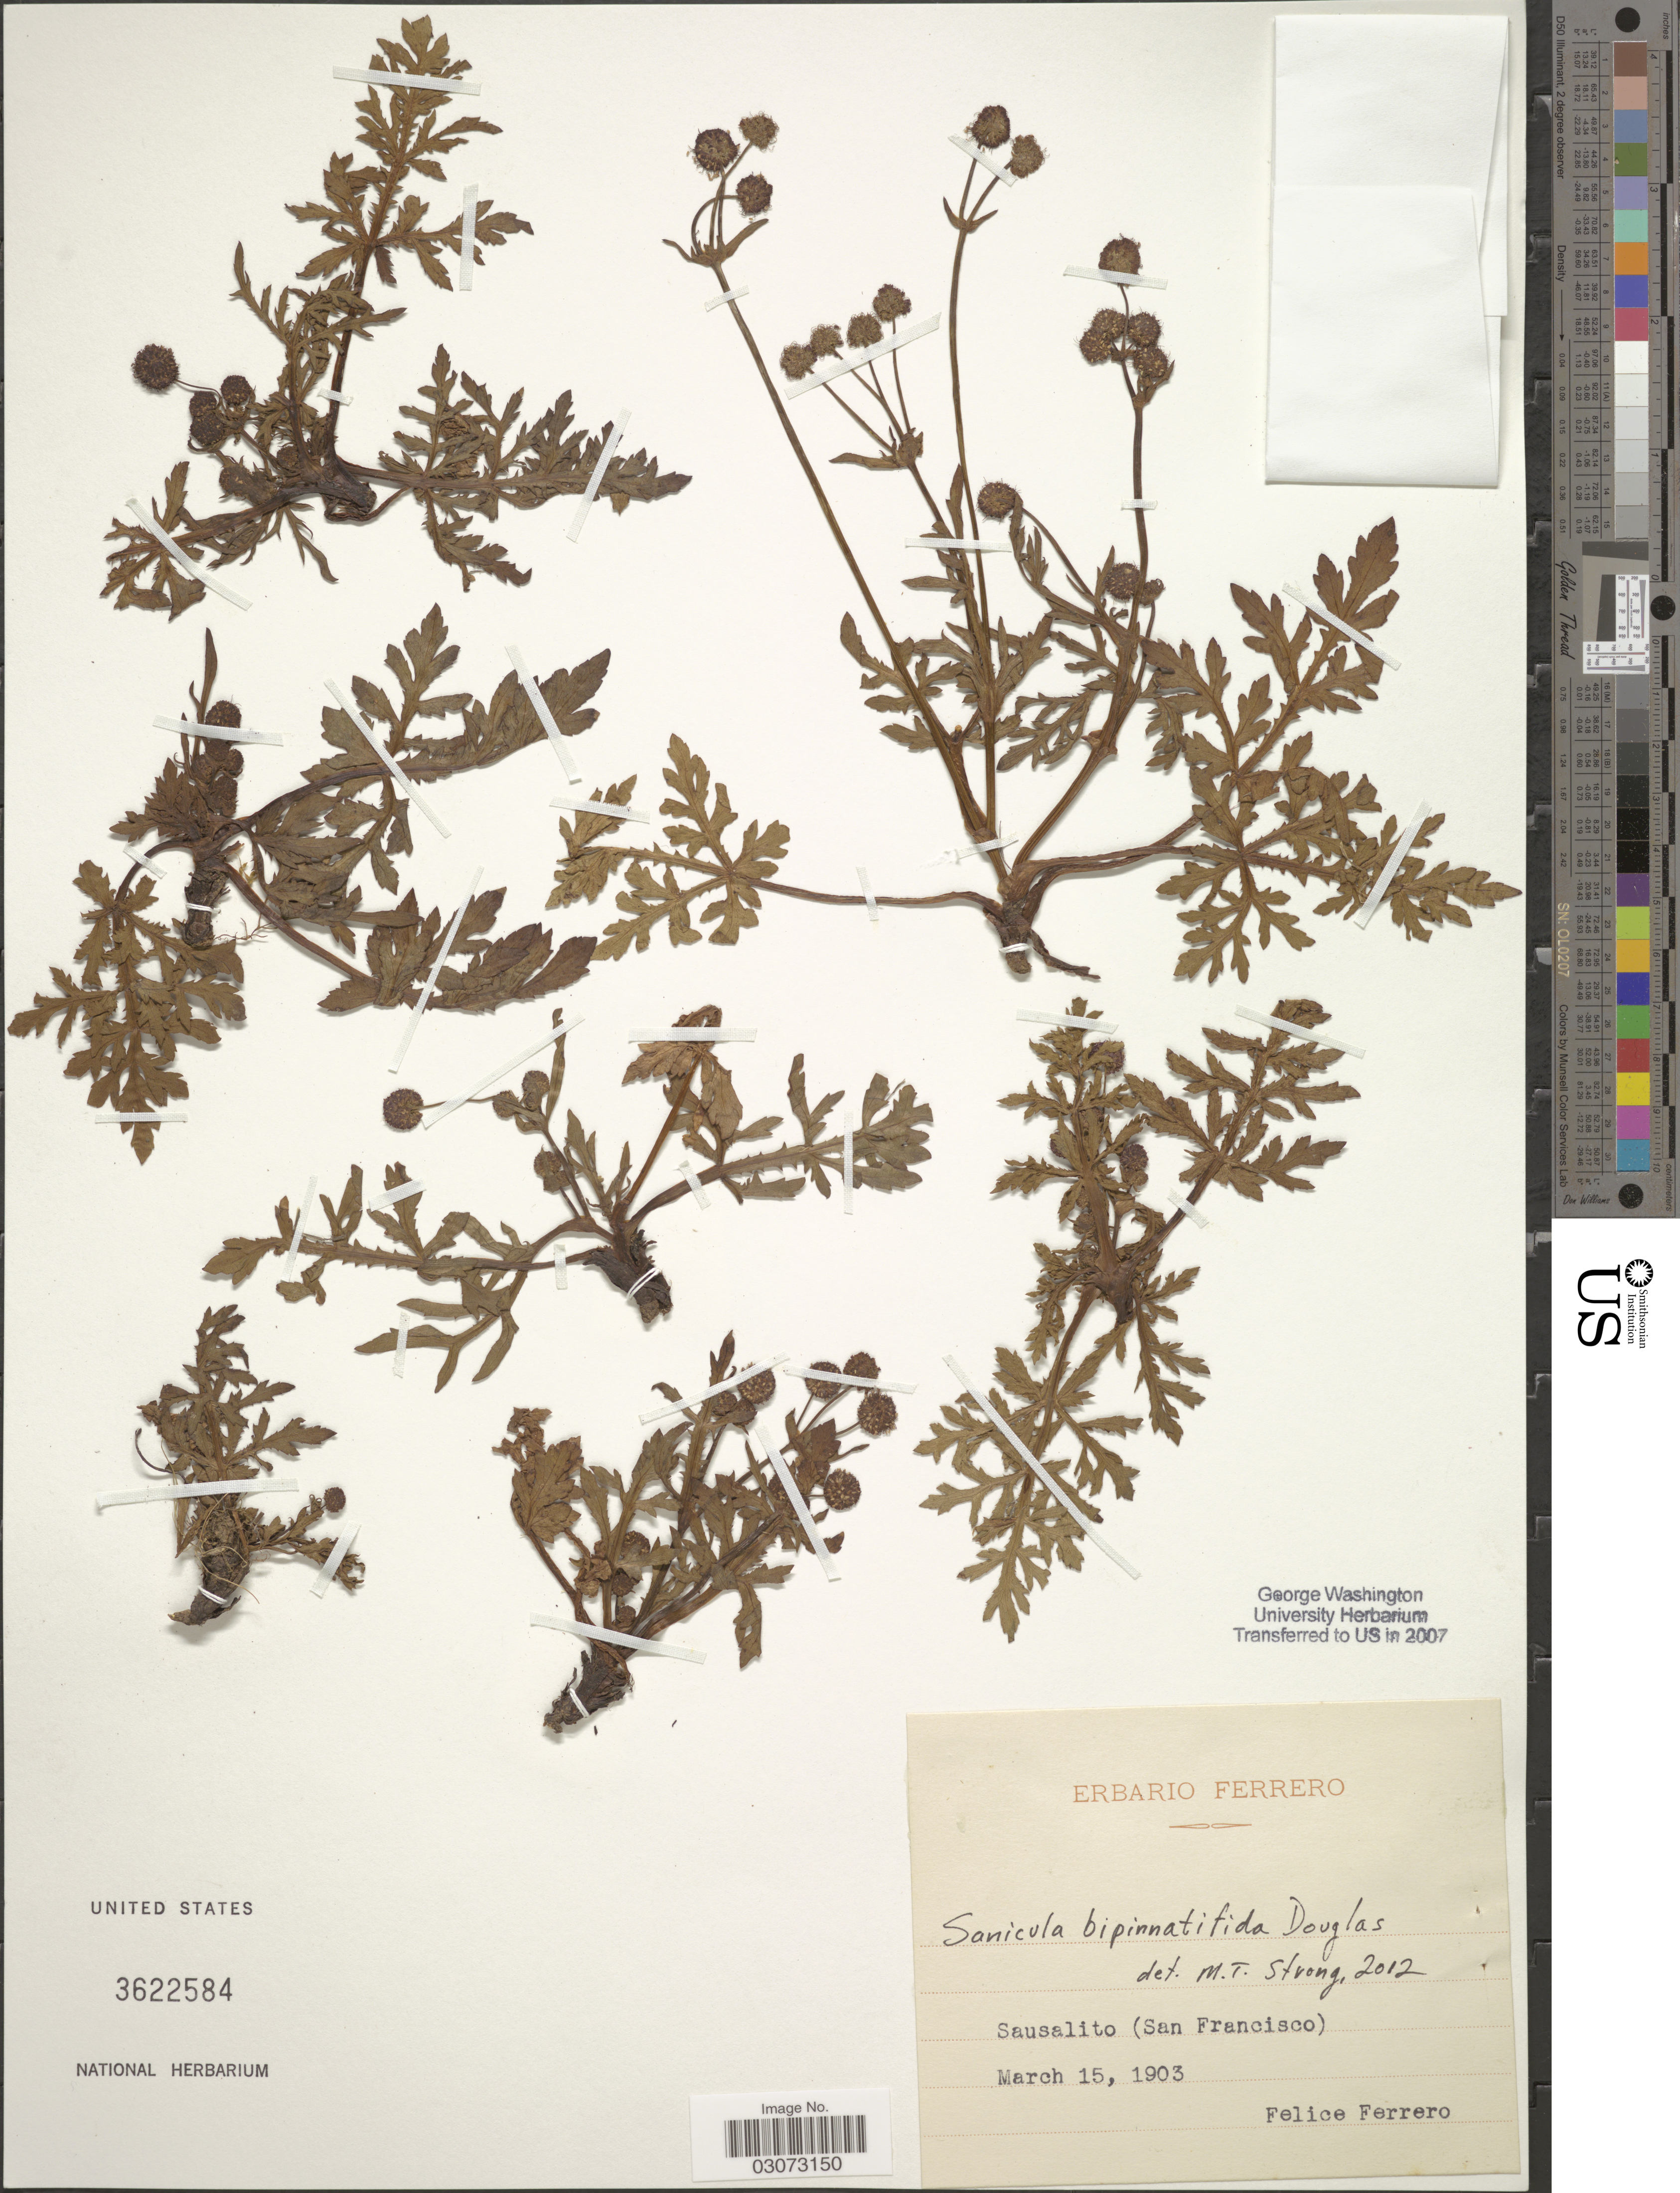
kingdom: Plantae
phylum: Tracheophyta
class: Magnoliopsida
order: Apiales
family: Apiaceae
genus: Sanicula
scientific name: Sanicula bipinnatifida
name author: Douglas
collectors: F. Ferrero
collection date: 1903-03-15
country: United States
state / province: California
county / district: San Francisco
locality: Sausalito (San Francisco).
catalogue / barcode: US 3622584